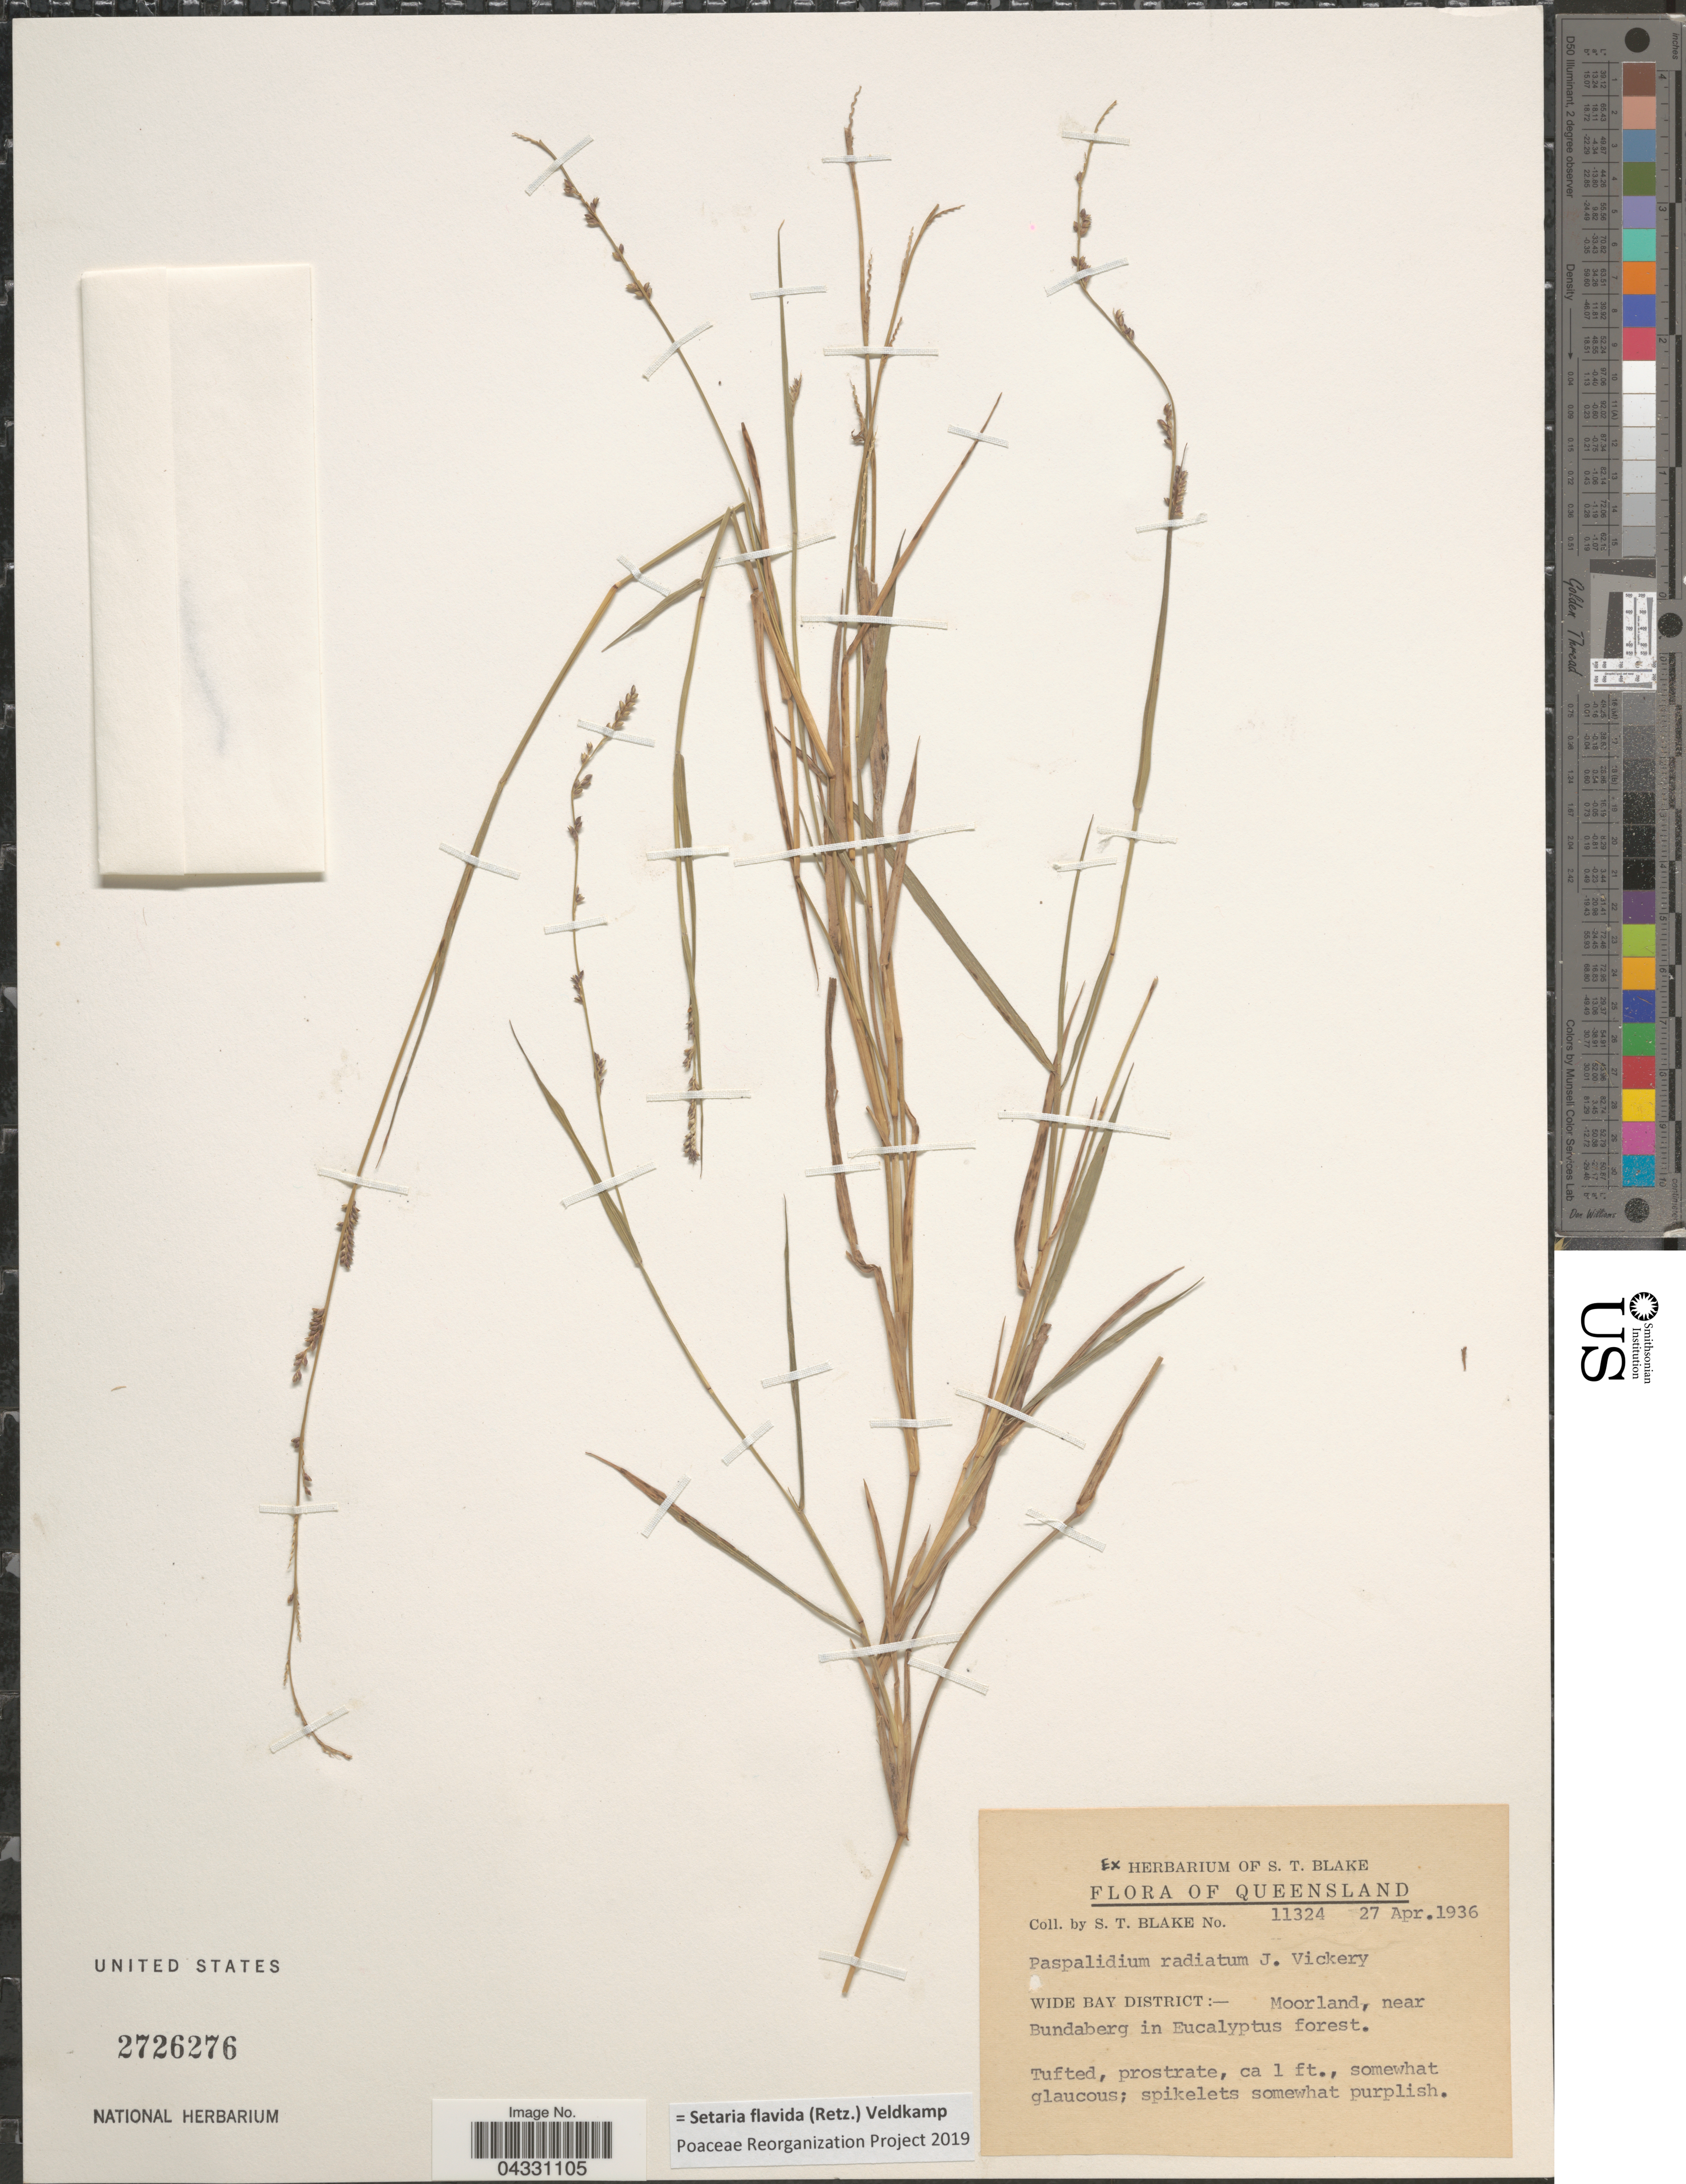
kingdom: Plantae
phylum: Tracheophyta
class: Liliopsida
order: Poales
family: Poaceae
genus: Setaria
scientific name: Setaria flavida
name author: (Retz.) Veldkamp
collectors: S. T. Blake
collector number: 11324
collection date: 1936-04-27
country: Australia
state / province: Queensland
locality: Wide Bay District:- Moorland, near Bundaberg.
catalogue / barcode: US 2726276